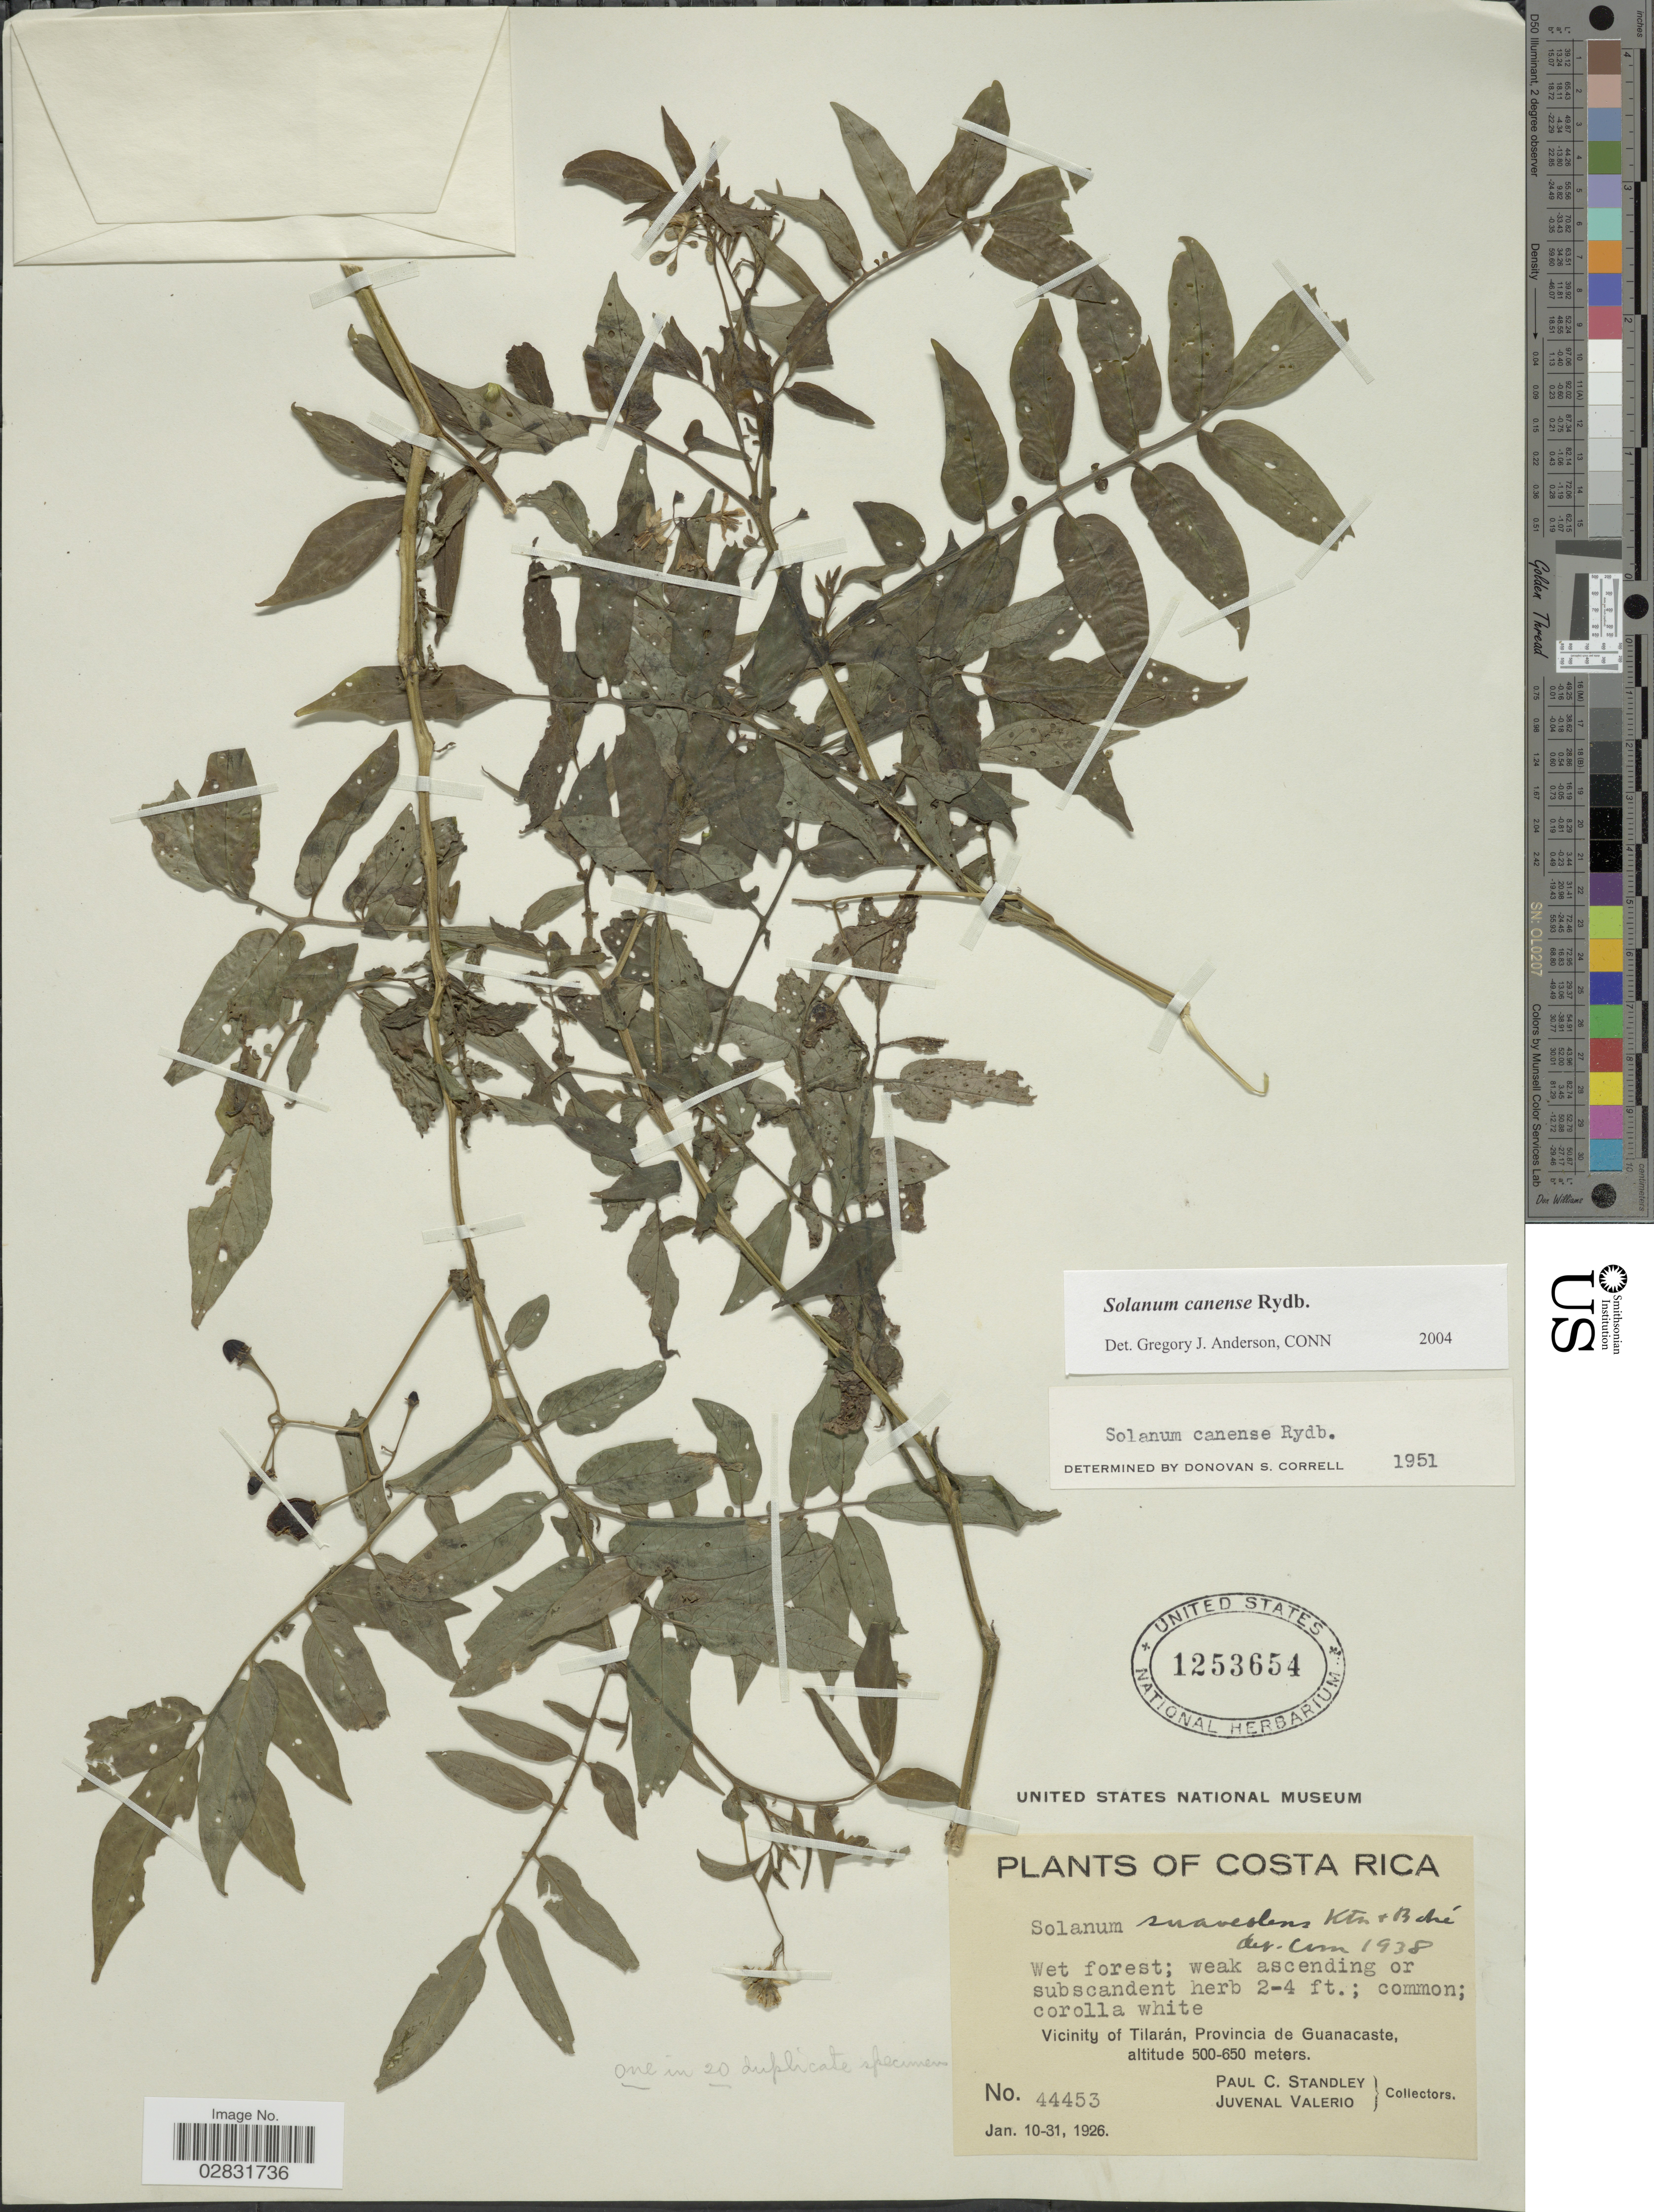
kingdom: Plantae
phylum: Tracheophyta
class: Magnoliopsida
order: Solanales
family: Solanaceae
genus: Solanum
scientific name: Solanum canense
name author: Rydb.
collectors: P. C. Standley & J. Valerio R.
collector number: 44453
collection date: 1926-01-10/1926-01-31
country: Costa Rica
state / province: Guanacaste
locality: Vicinity of Tilarán.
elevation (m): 500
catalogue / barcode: US 1253654